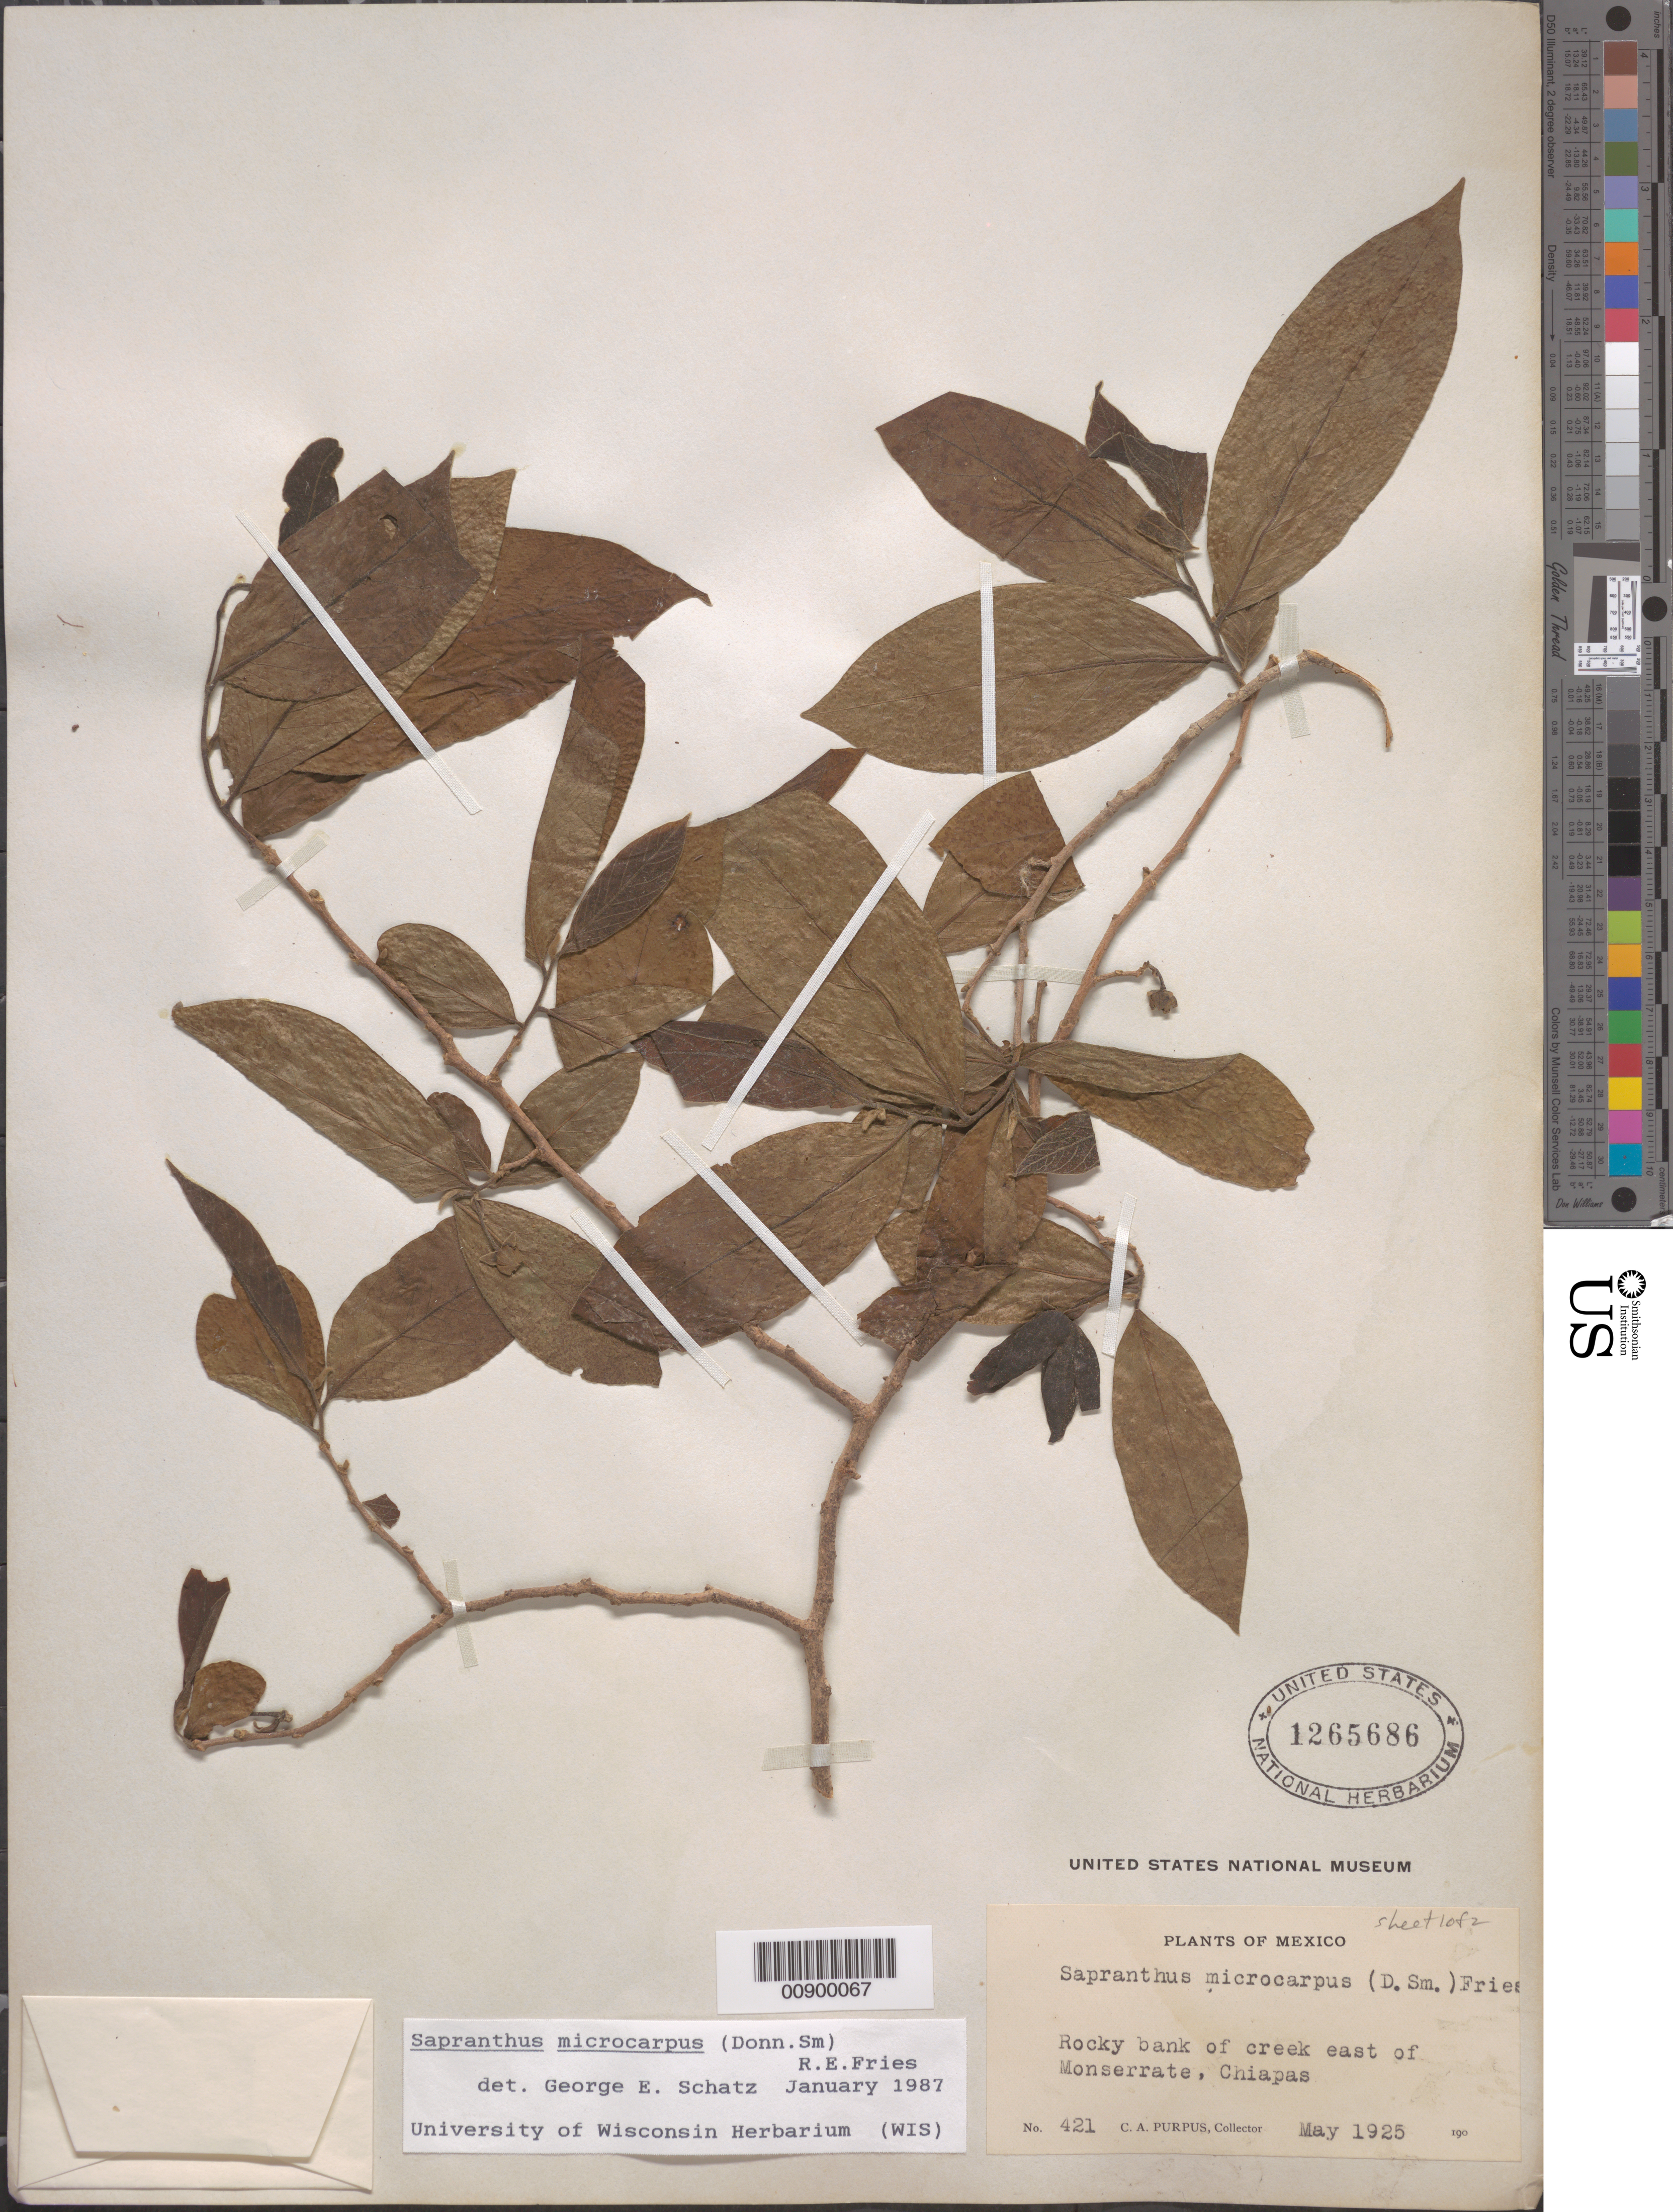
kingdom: Plantae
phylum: Tracheophyta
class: Magnoliopsida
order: Magnoliales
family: Annonaceae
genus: Sapranthus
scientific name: Sapranthus microcarpus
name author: (Donn. Sm.) R.E. Fr.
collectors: C. A. Purpus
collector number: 421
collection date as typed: May 1925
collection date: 1925-05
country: Mexico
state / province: Chiapas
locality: Creek E of Monserrate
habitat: Rocky bank of creek.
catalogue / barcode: US 1265686